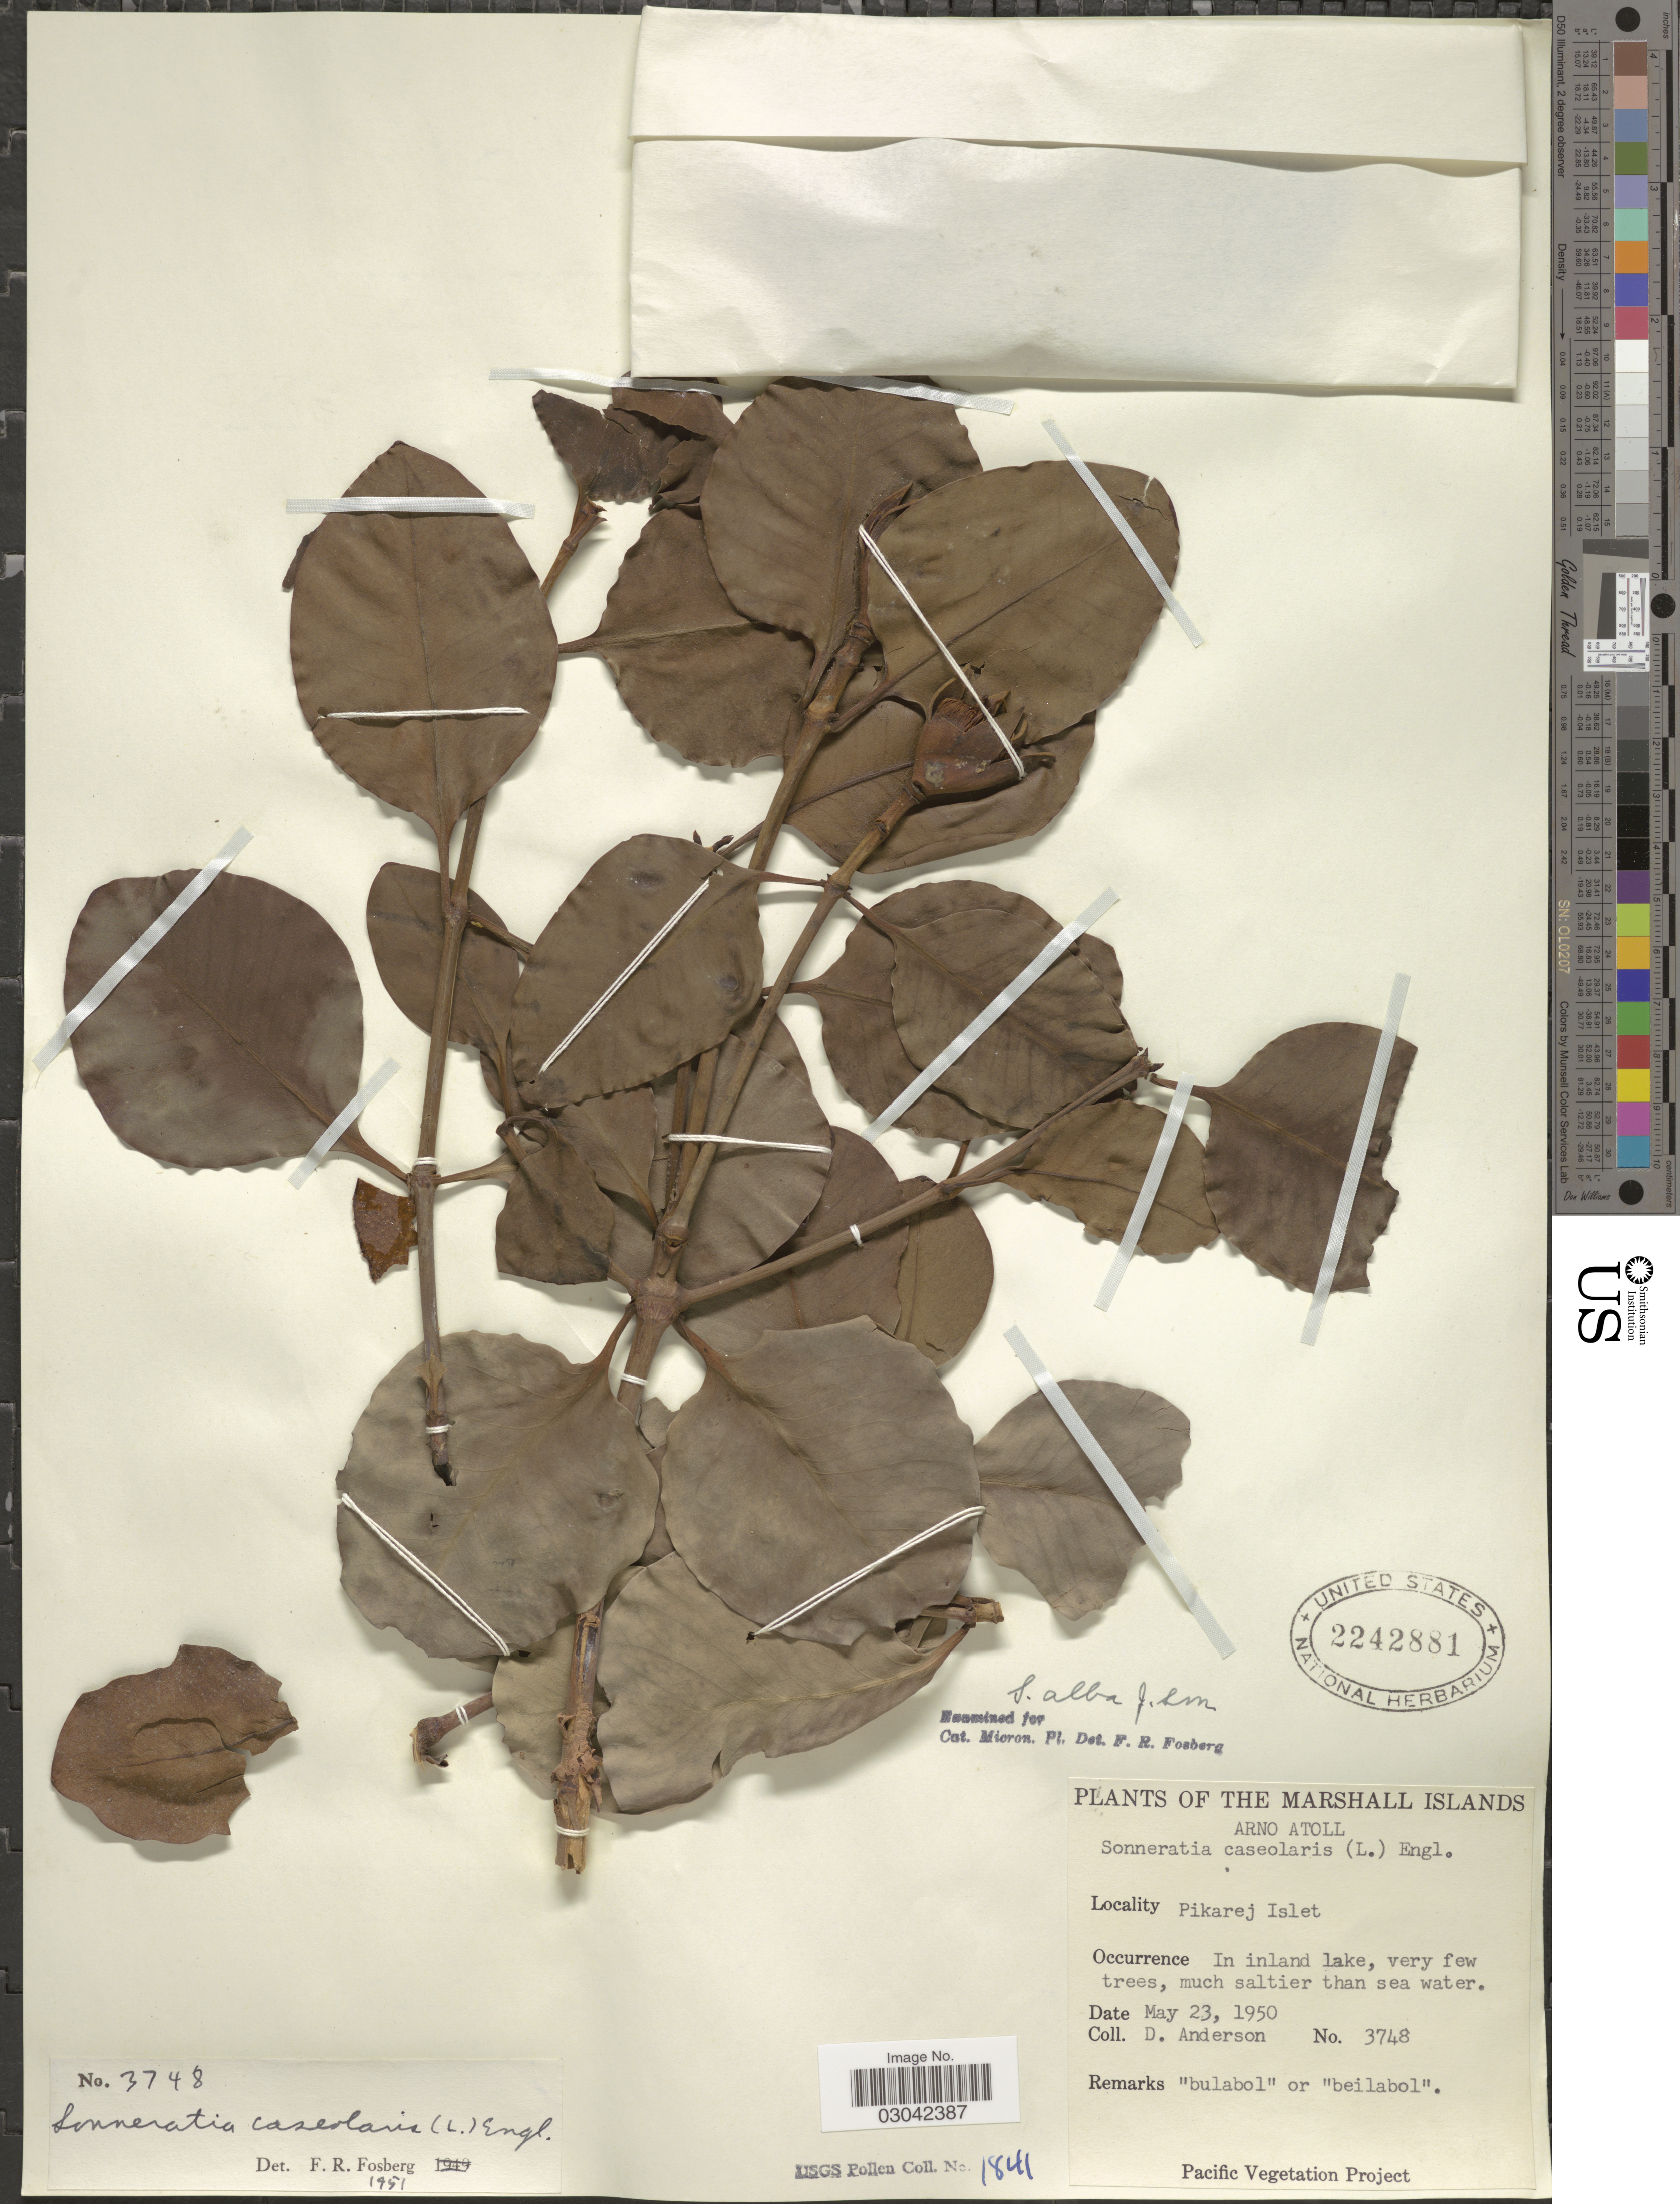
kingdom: Plantae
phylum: Tracheophyta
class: Magnoliopsida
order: Myrtales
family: Lythraceae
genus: Sonneratia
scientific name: Sonneratia alba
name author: Sm.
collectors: D. Anderson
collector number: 3748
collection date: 1950-05-23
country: Marshall Islands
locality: Marshall Islands. Arno Atoll. Pikarej Islet. In inland lake.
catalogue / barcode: US 2242881